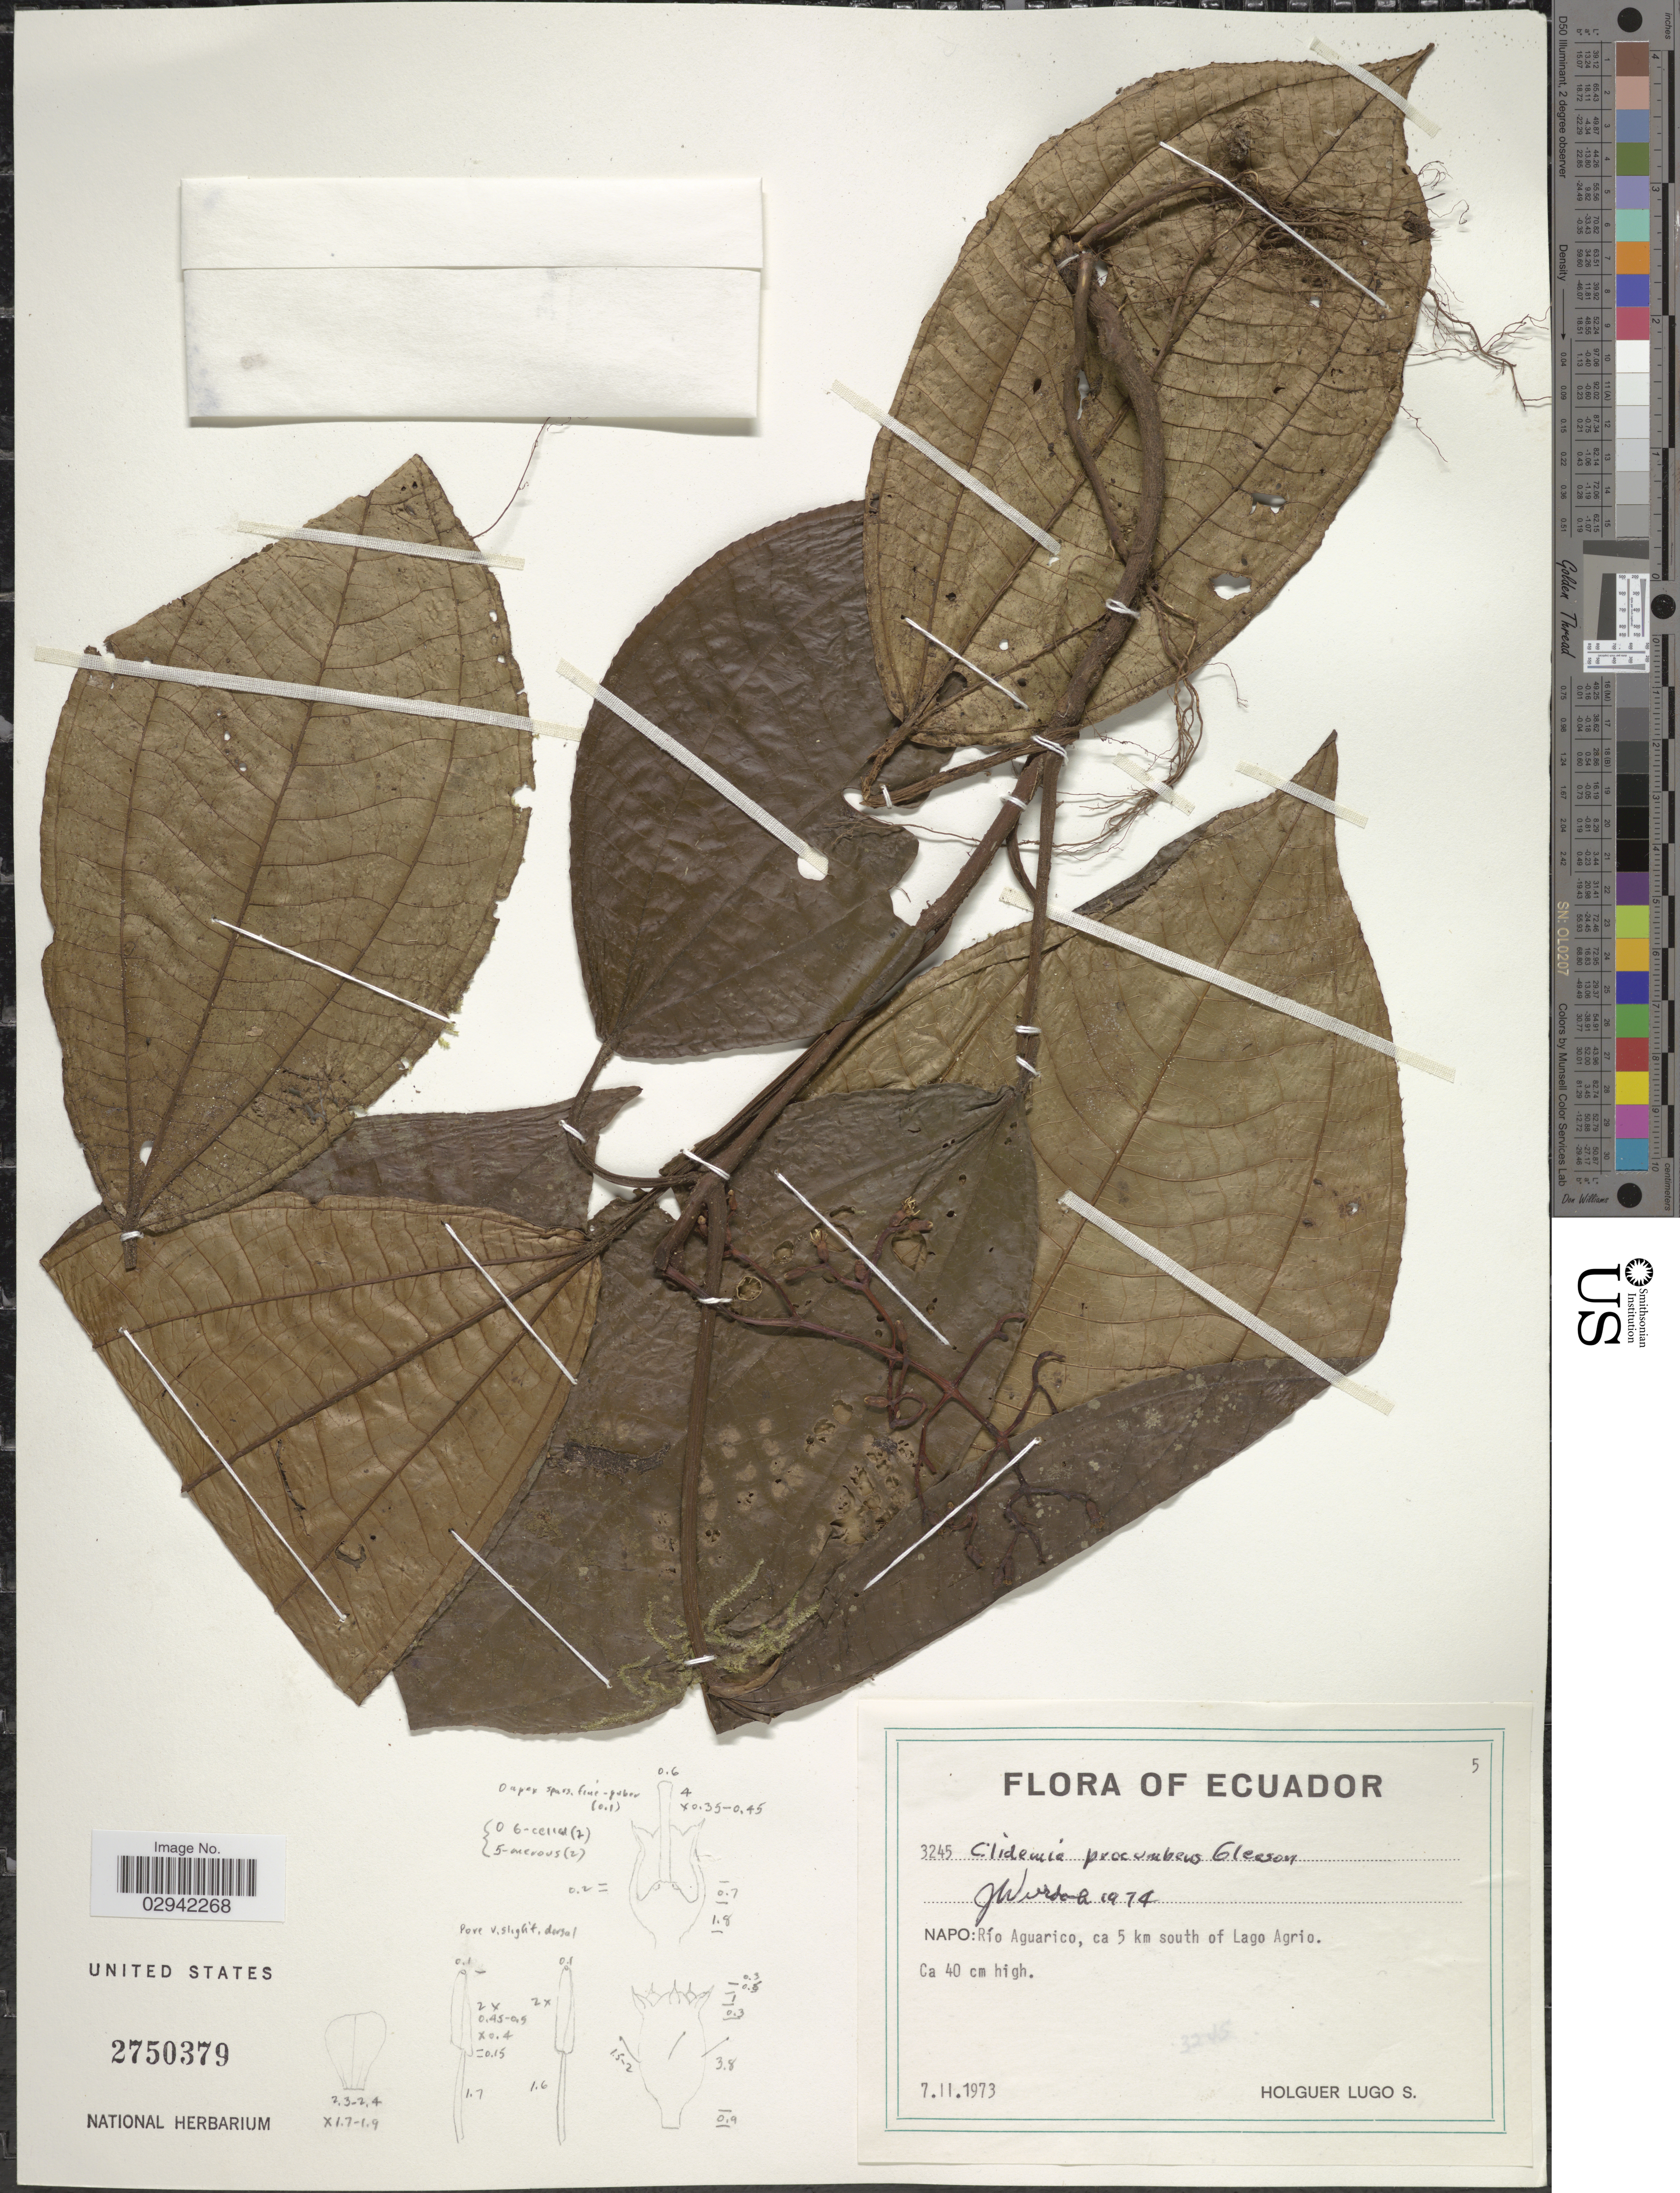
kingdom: Plantae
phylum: Tracheophyta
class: Magnoliopsida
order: Myrtales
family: Melastomataceae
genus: Miconia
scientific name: Miconia procumbens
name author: (Gleason) Wurdack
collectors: H. Lugo S.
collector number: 3245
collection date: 1973-11-07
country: Ecuador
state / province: Napo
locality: Río Aguarico, ca 5 km south of Lago Agrio.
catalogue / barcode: US 2750379